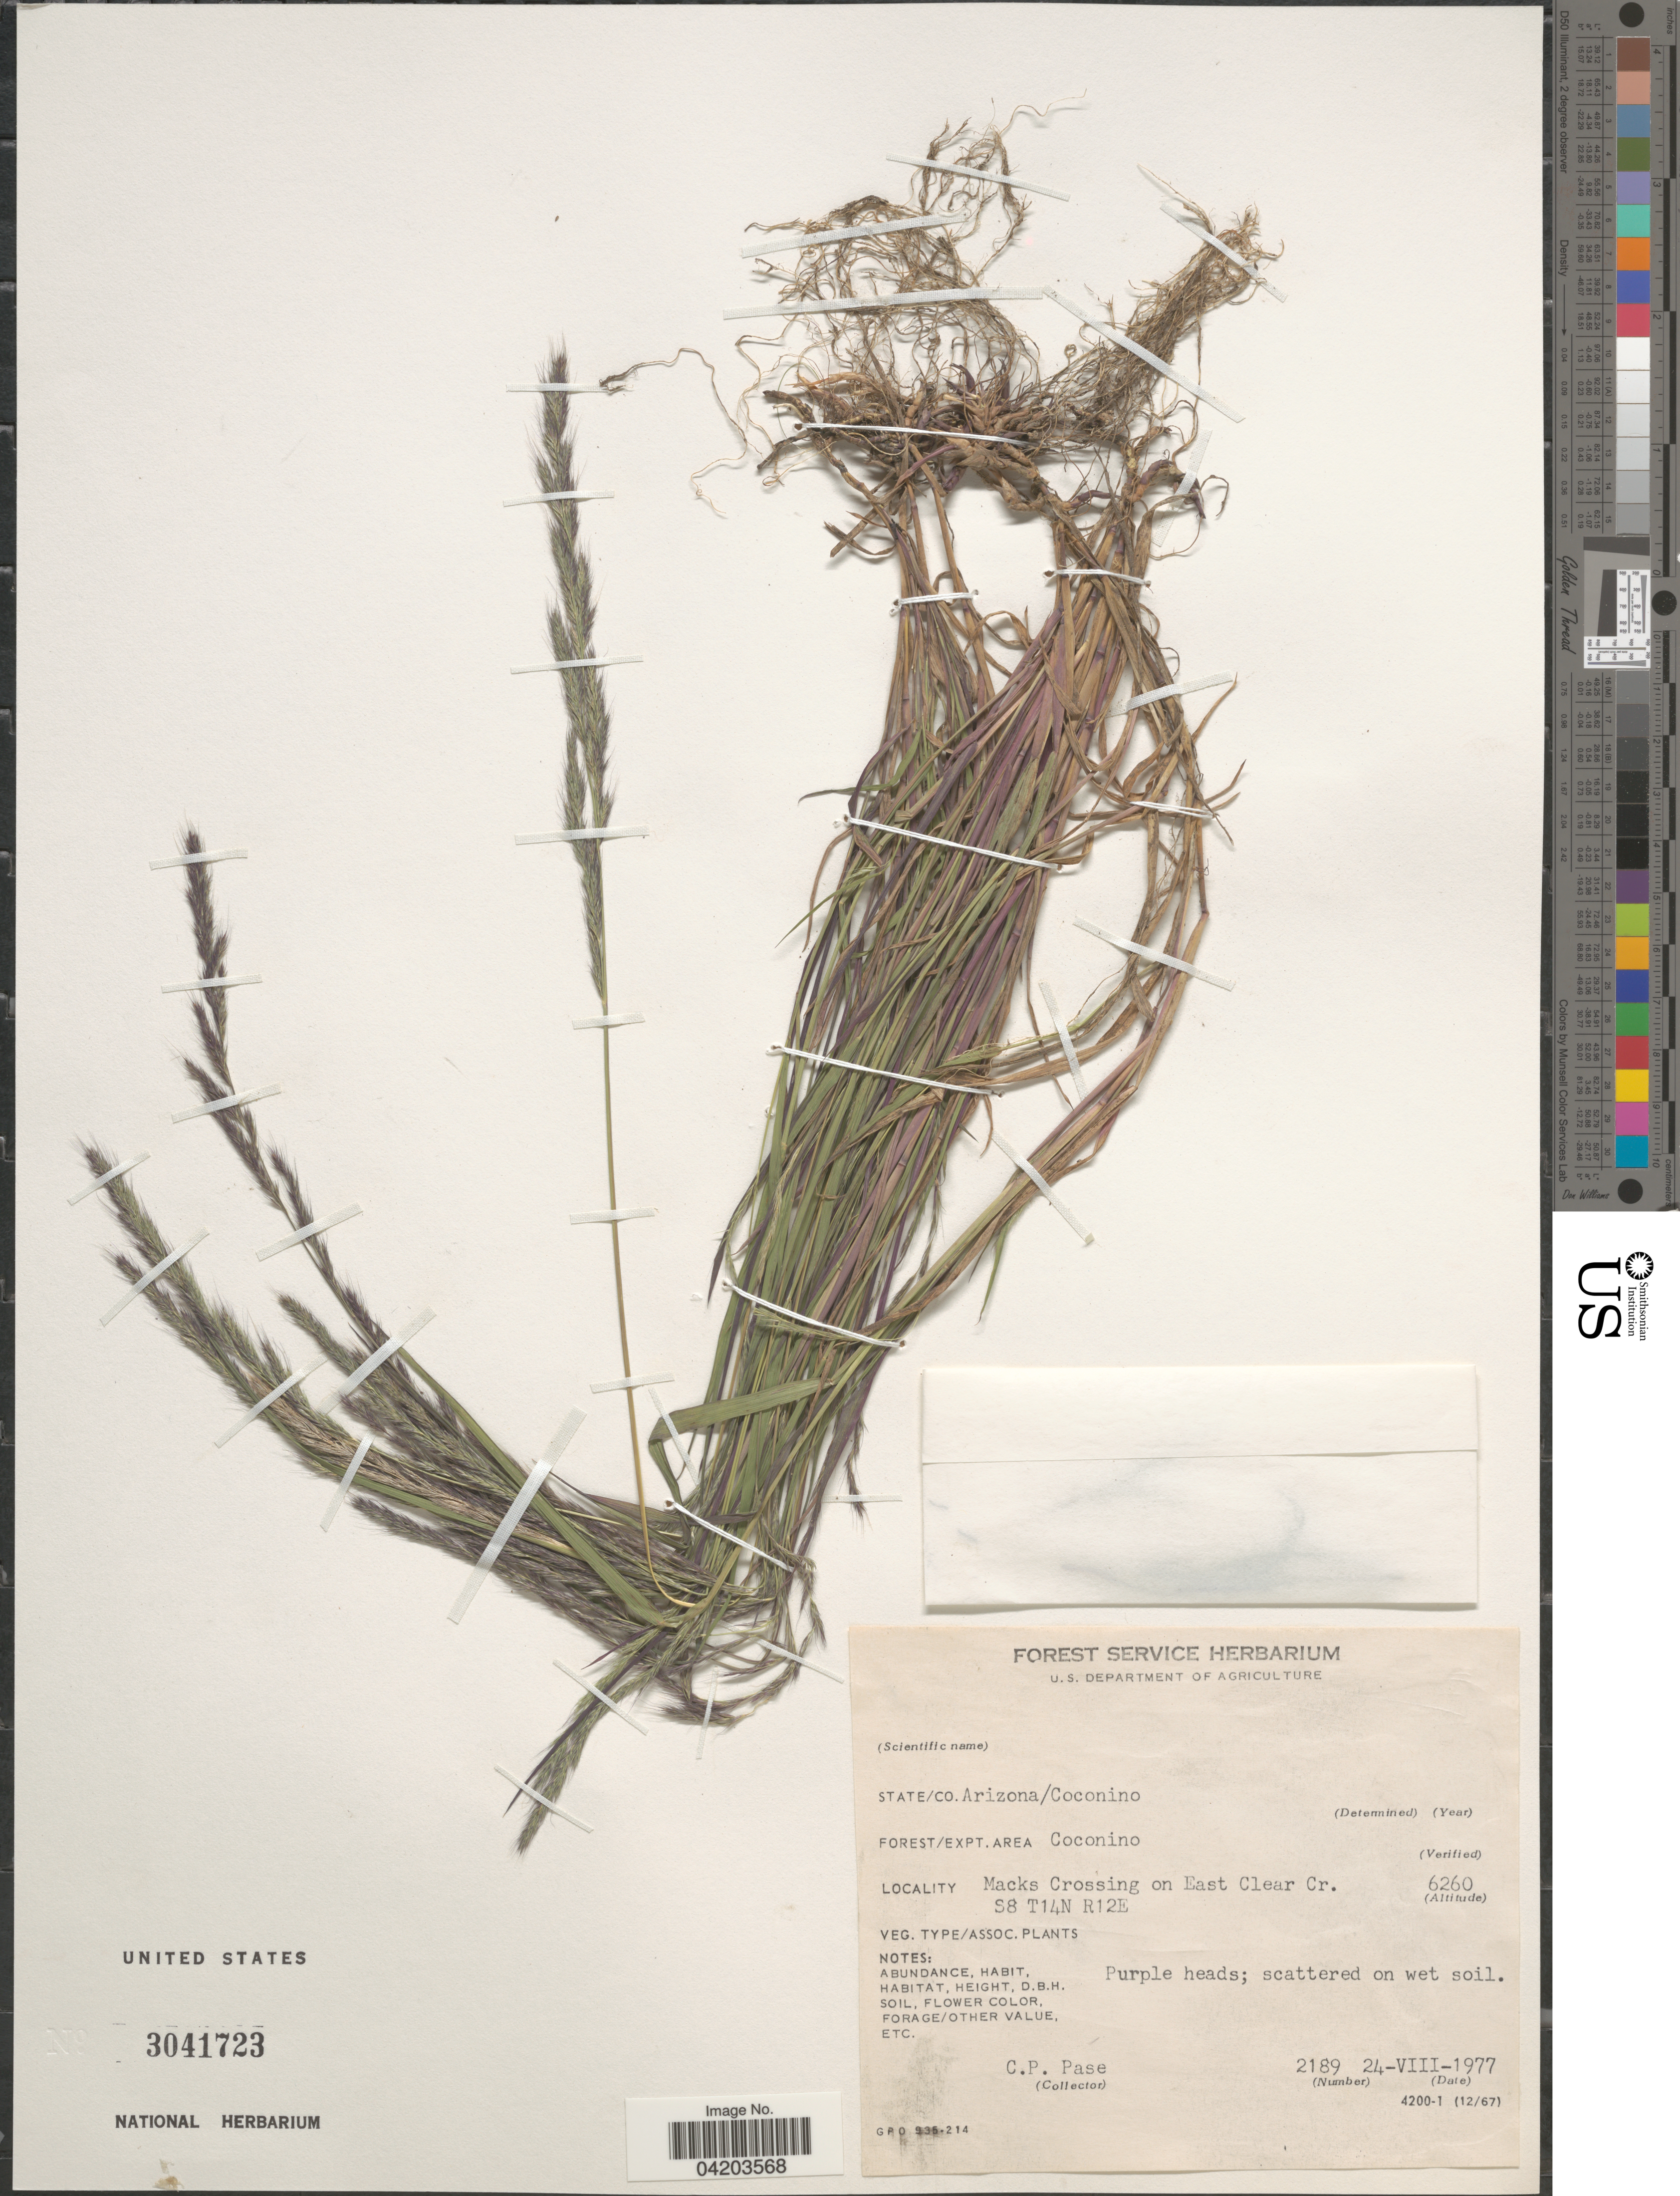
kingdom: Plantae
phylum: Tracheophyta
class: Liliopsida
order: Poales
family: Poaceae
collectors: C. P. Pase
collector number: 2189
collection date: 1977-08-24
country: United States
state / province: Arizona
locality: Co. Coconino. Forest/Expt. Area Coconino. Macks Crossing on East Clear Cr. S8 T14N R12E.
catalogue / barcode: US 3041723